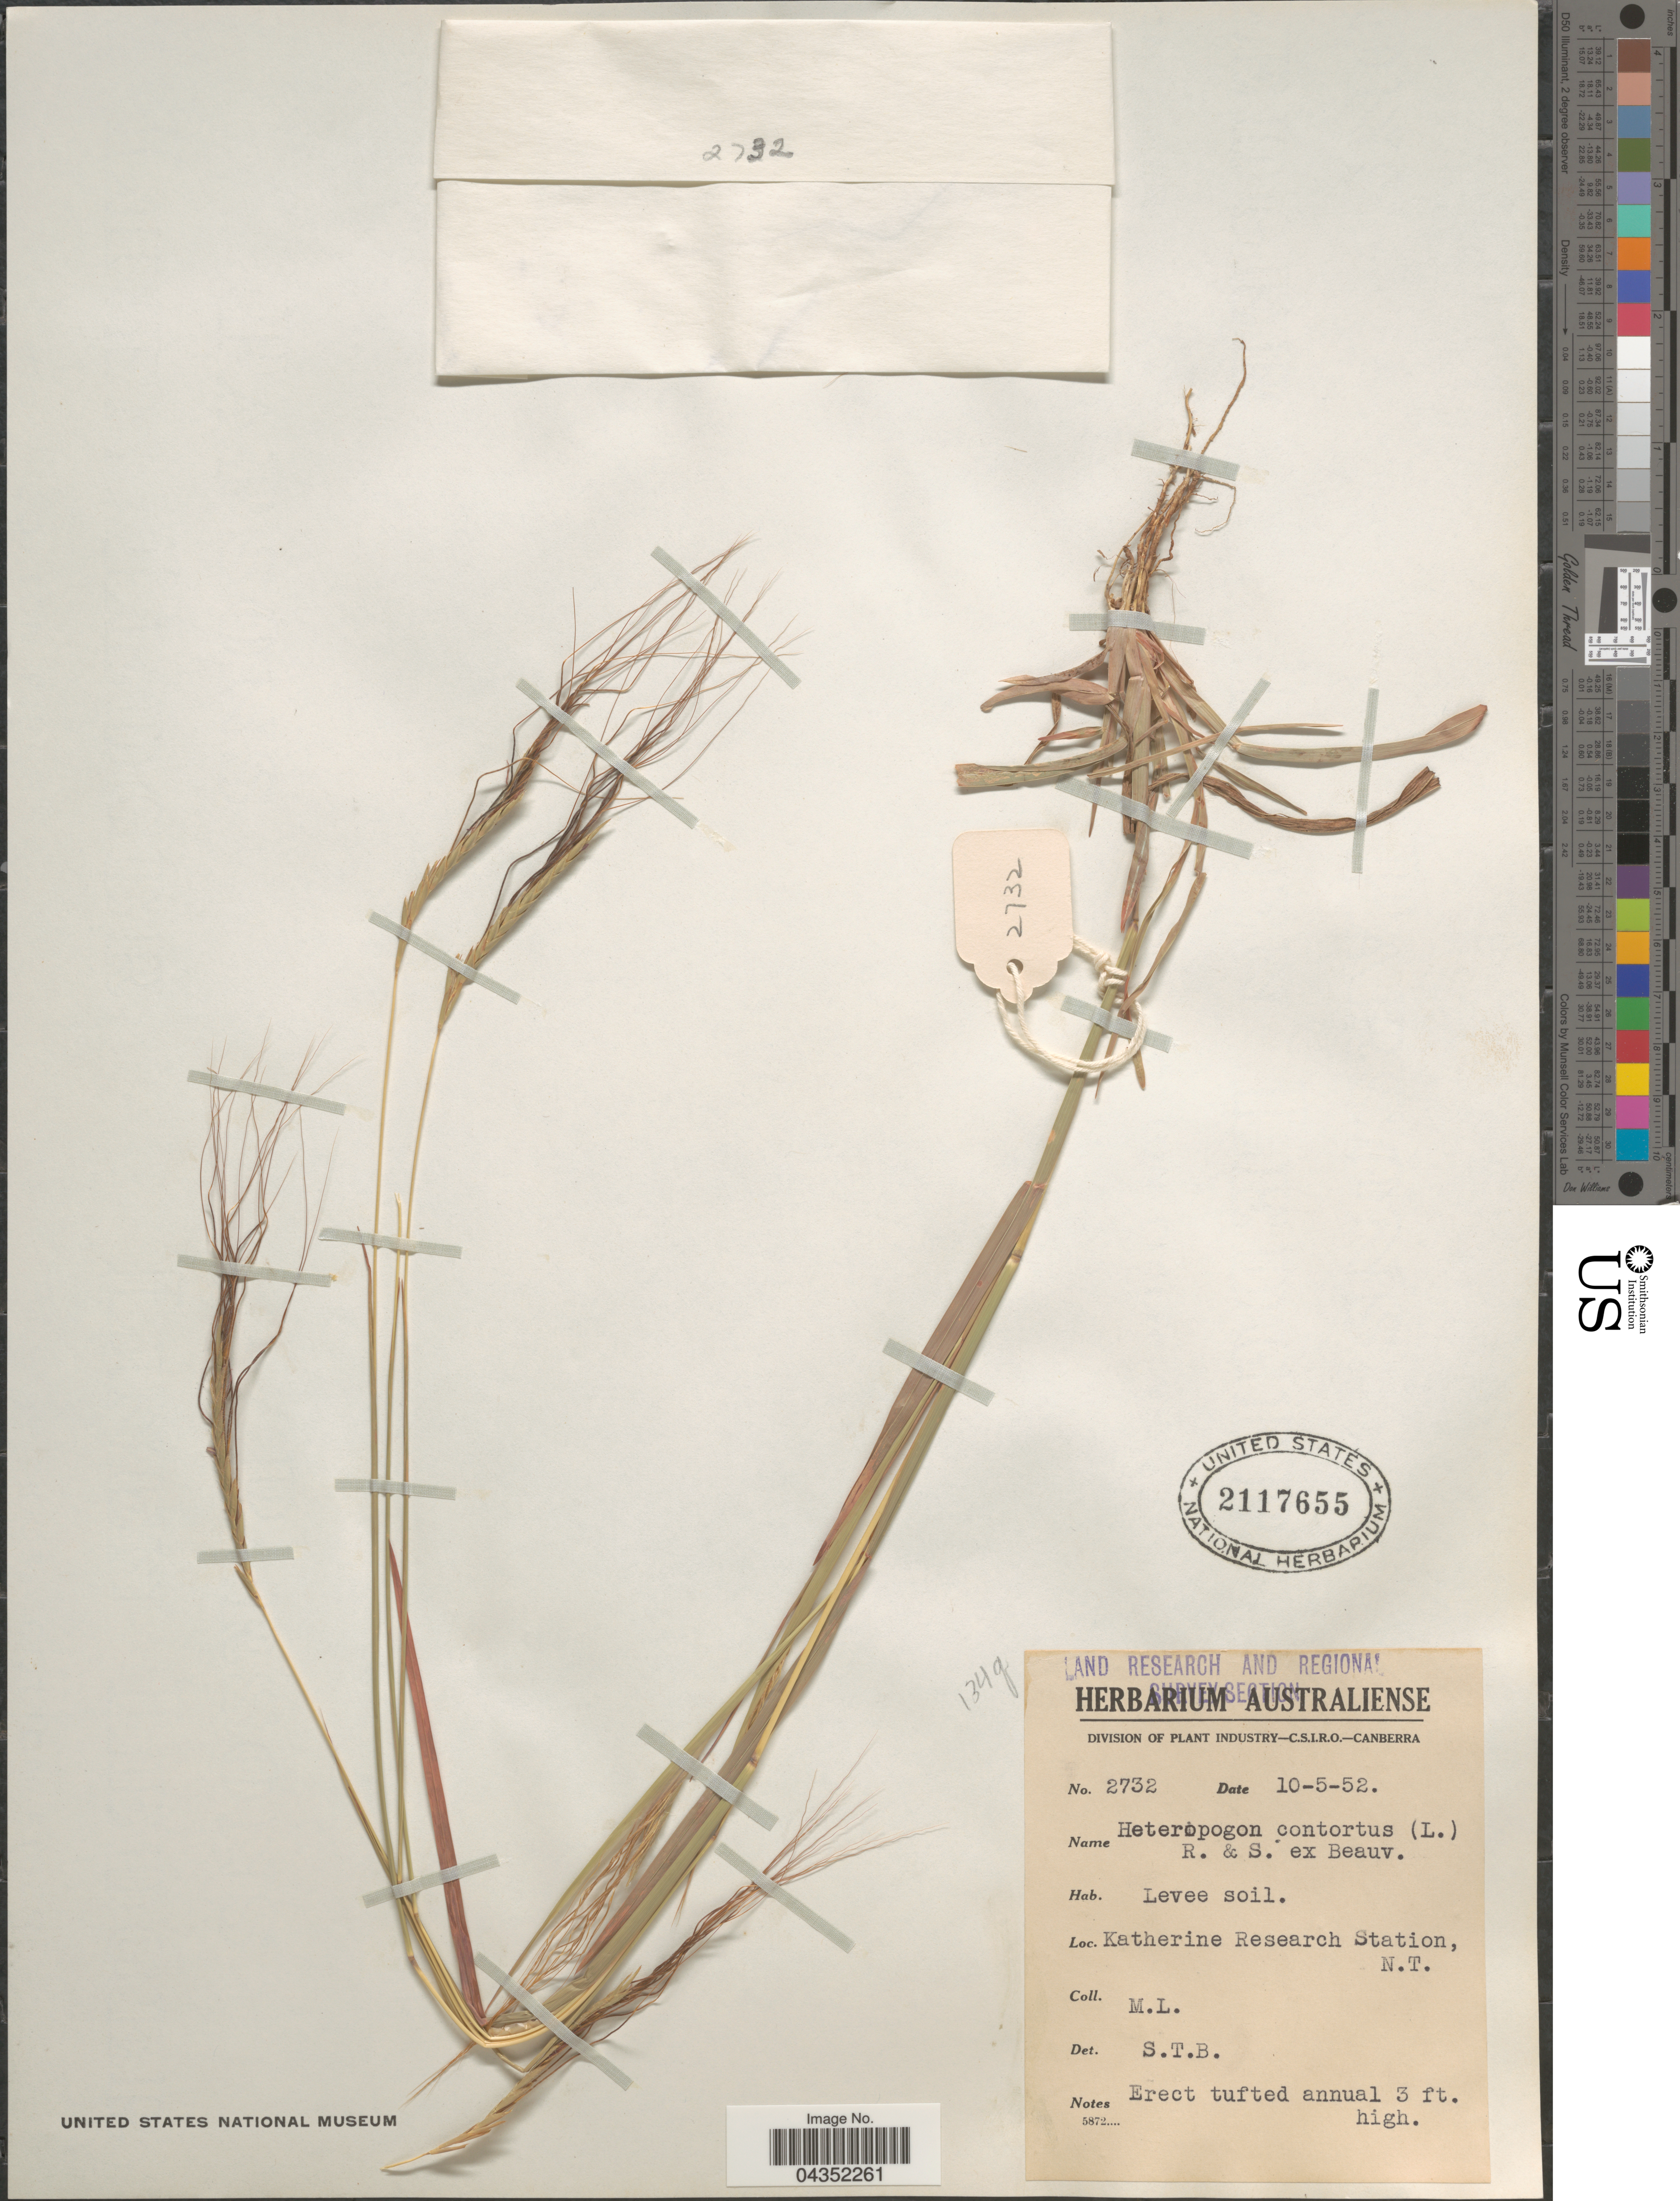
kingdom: Plantae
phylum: Tracheophyta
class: Liliopsida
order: Poales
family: Poaceae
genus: Heteropogon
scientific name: Heteropogon contortus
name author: (L.) P. Beauv. ex Roem. & Schult.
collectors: M. L.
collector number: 2732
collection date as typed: Transcribed d/m/y: 10/5/52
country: Australia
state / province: Northern Territory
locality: Land Research and Regional Survey Section. Katherine Research Station.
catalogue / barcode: US 2117655